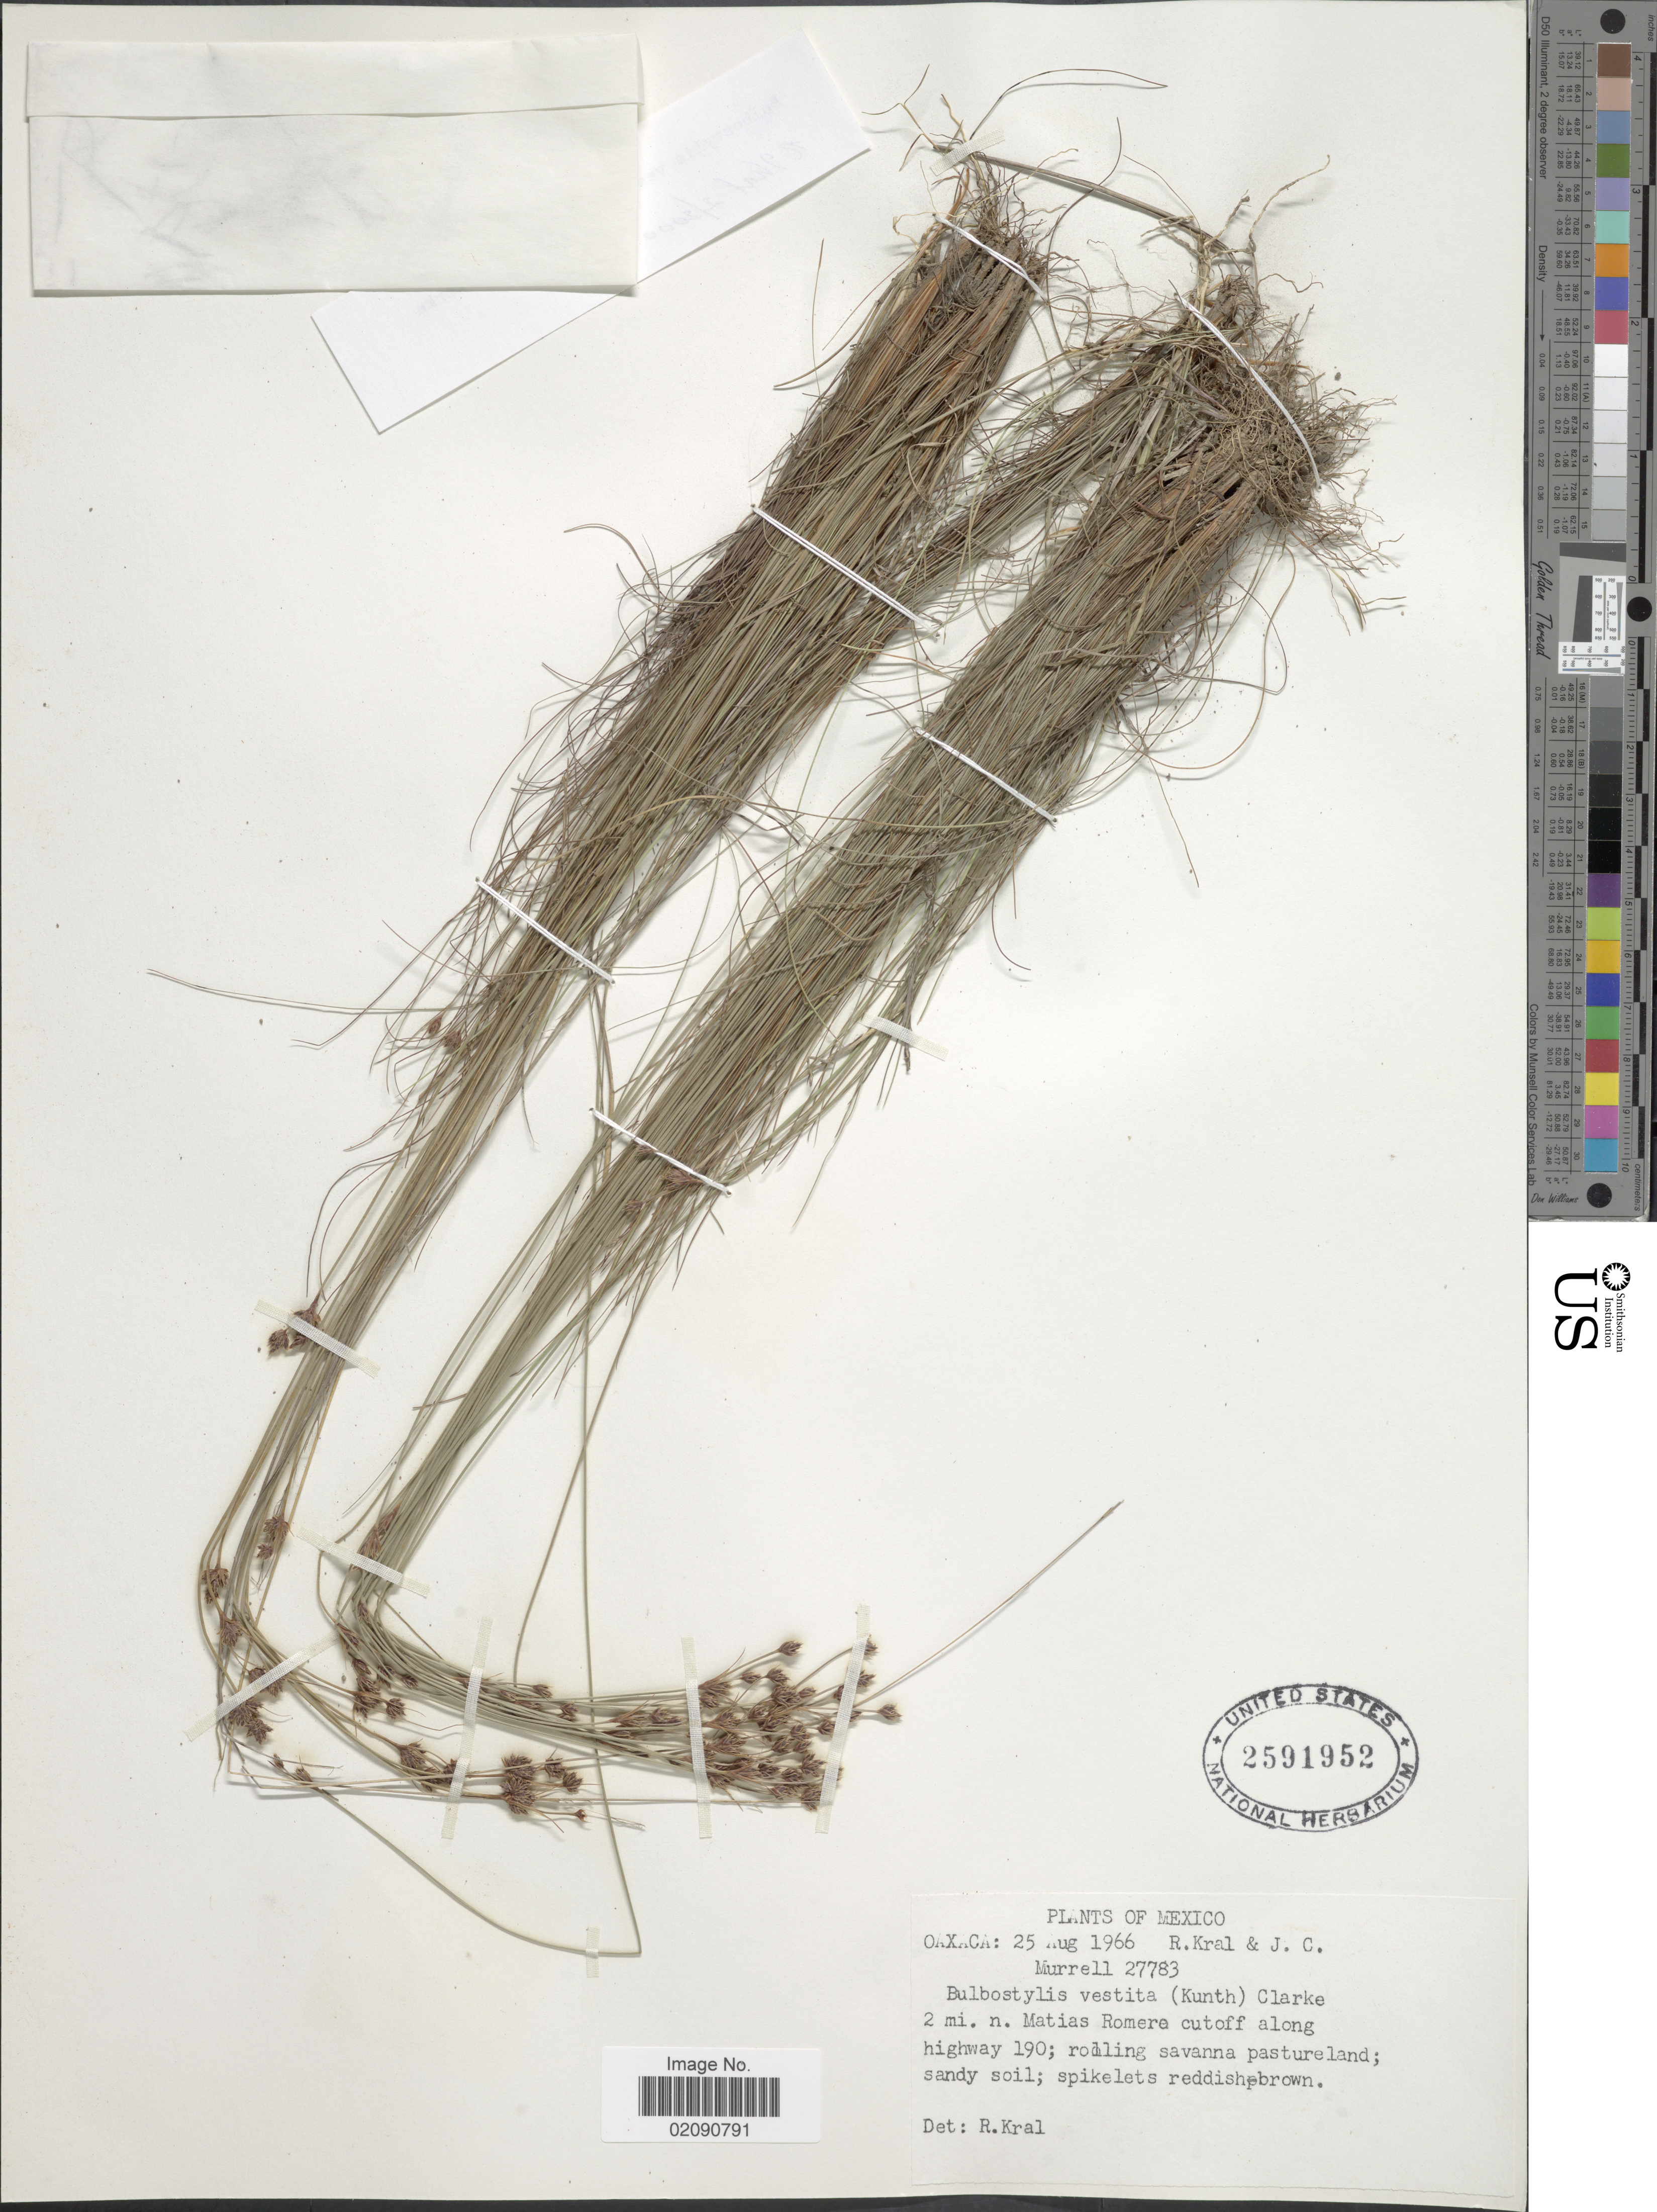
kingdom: Plantae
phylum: Tracheophyta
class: Liliopsida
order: Poales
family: Cyperaceae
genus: Bulbostylis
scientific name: Bulbostylis vestita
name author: (Kunth) C.B. Clarke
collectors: R. Kral & J. Murrell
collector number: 27783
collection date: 1966-08-25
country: Mexico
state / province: Oaxaca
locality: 2 mi. n. Matias Romera cutoff along highway 190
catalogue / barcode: US 2591952